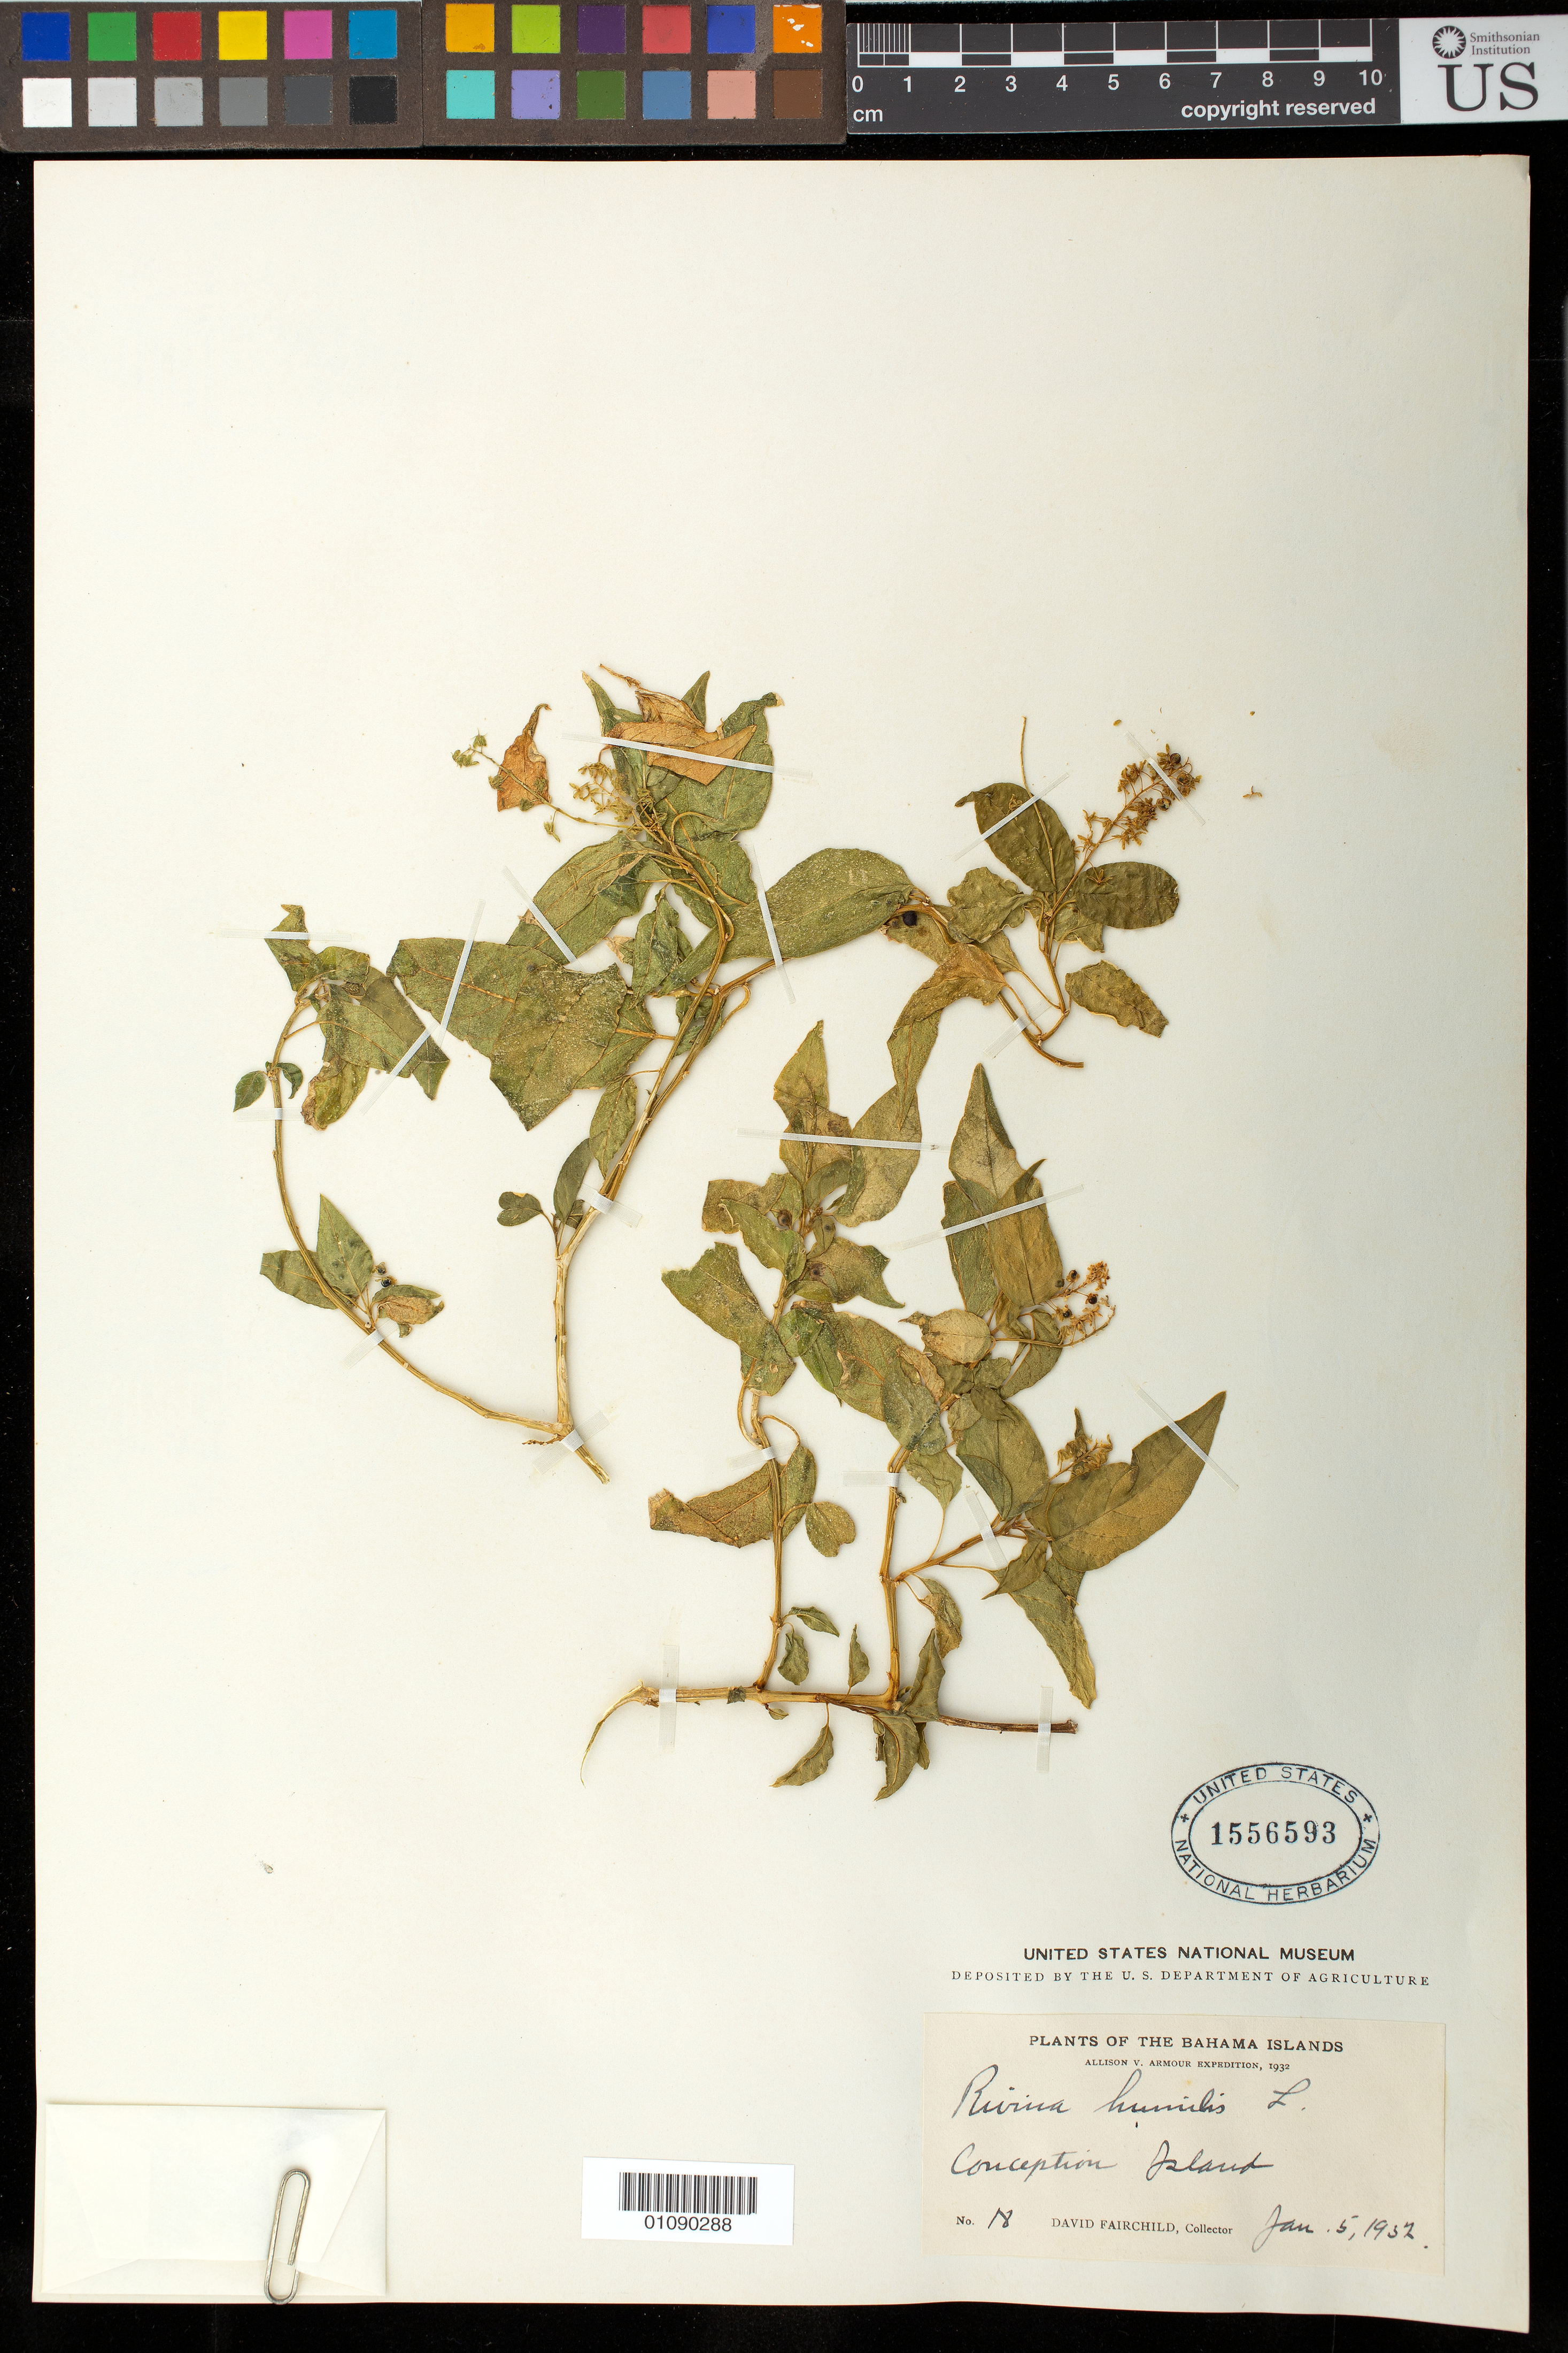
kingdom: Plantae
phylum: Tracheophyta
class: Magnoliopsida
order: Caryophyllales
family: Phytolaccaceae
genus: Rivina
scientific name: Rivina humilis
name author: L.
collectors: D. Fairchild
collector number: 18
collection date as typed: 05 Jan 1952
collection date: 1952-01-05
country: Bahamas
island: Conception I.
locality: Conception Island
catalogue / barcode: US 1556593